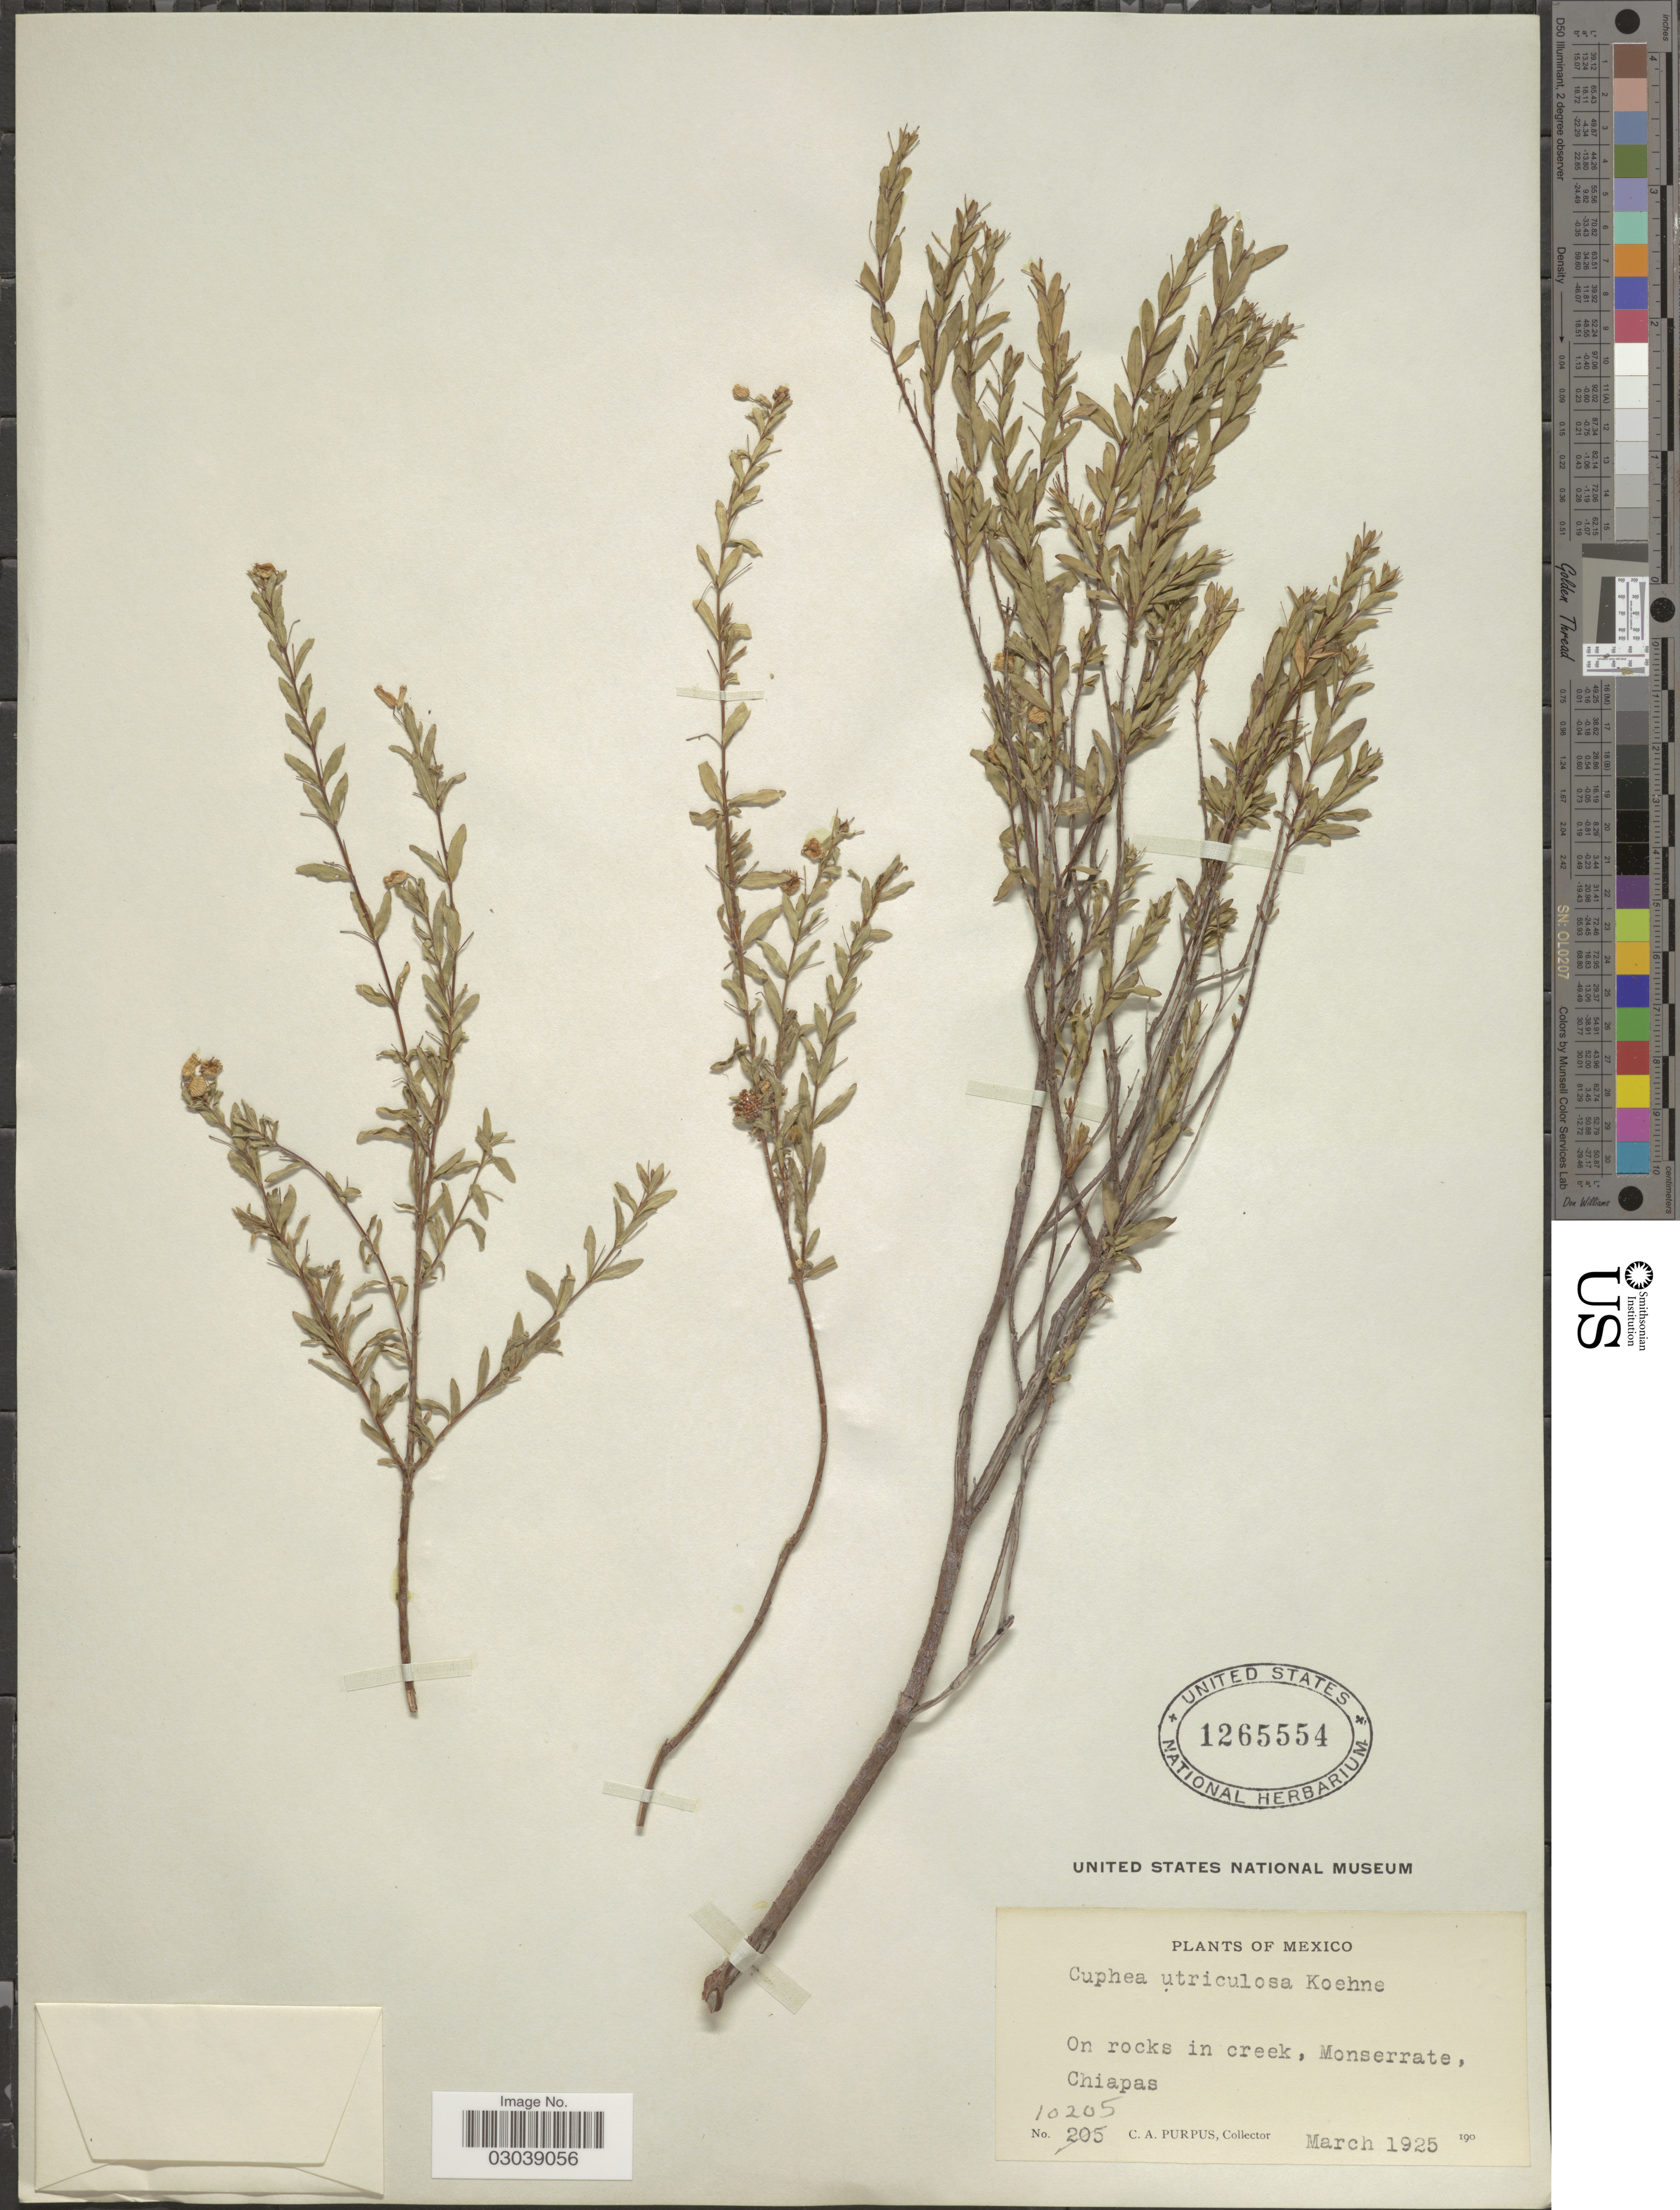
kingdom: Plantae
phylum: Tracheophyta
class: Magnoliopsida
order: Myrtales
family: Lythraceae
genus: Cuphea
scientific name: Cuphea utriculosa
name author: Koehne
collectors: C. A. Purpus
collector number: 10205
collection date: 1925-03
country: Mexico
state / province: Chiapas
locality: On rocks in creek, Monserrate.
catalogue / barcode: US 1265554